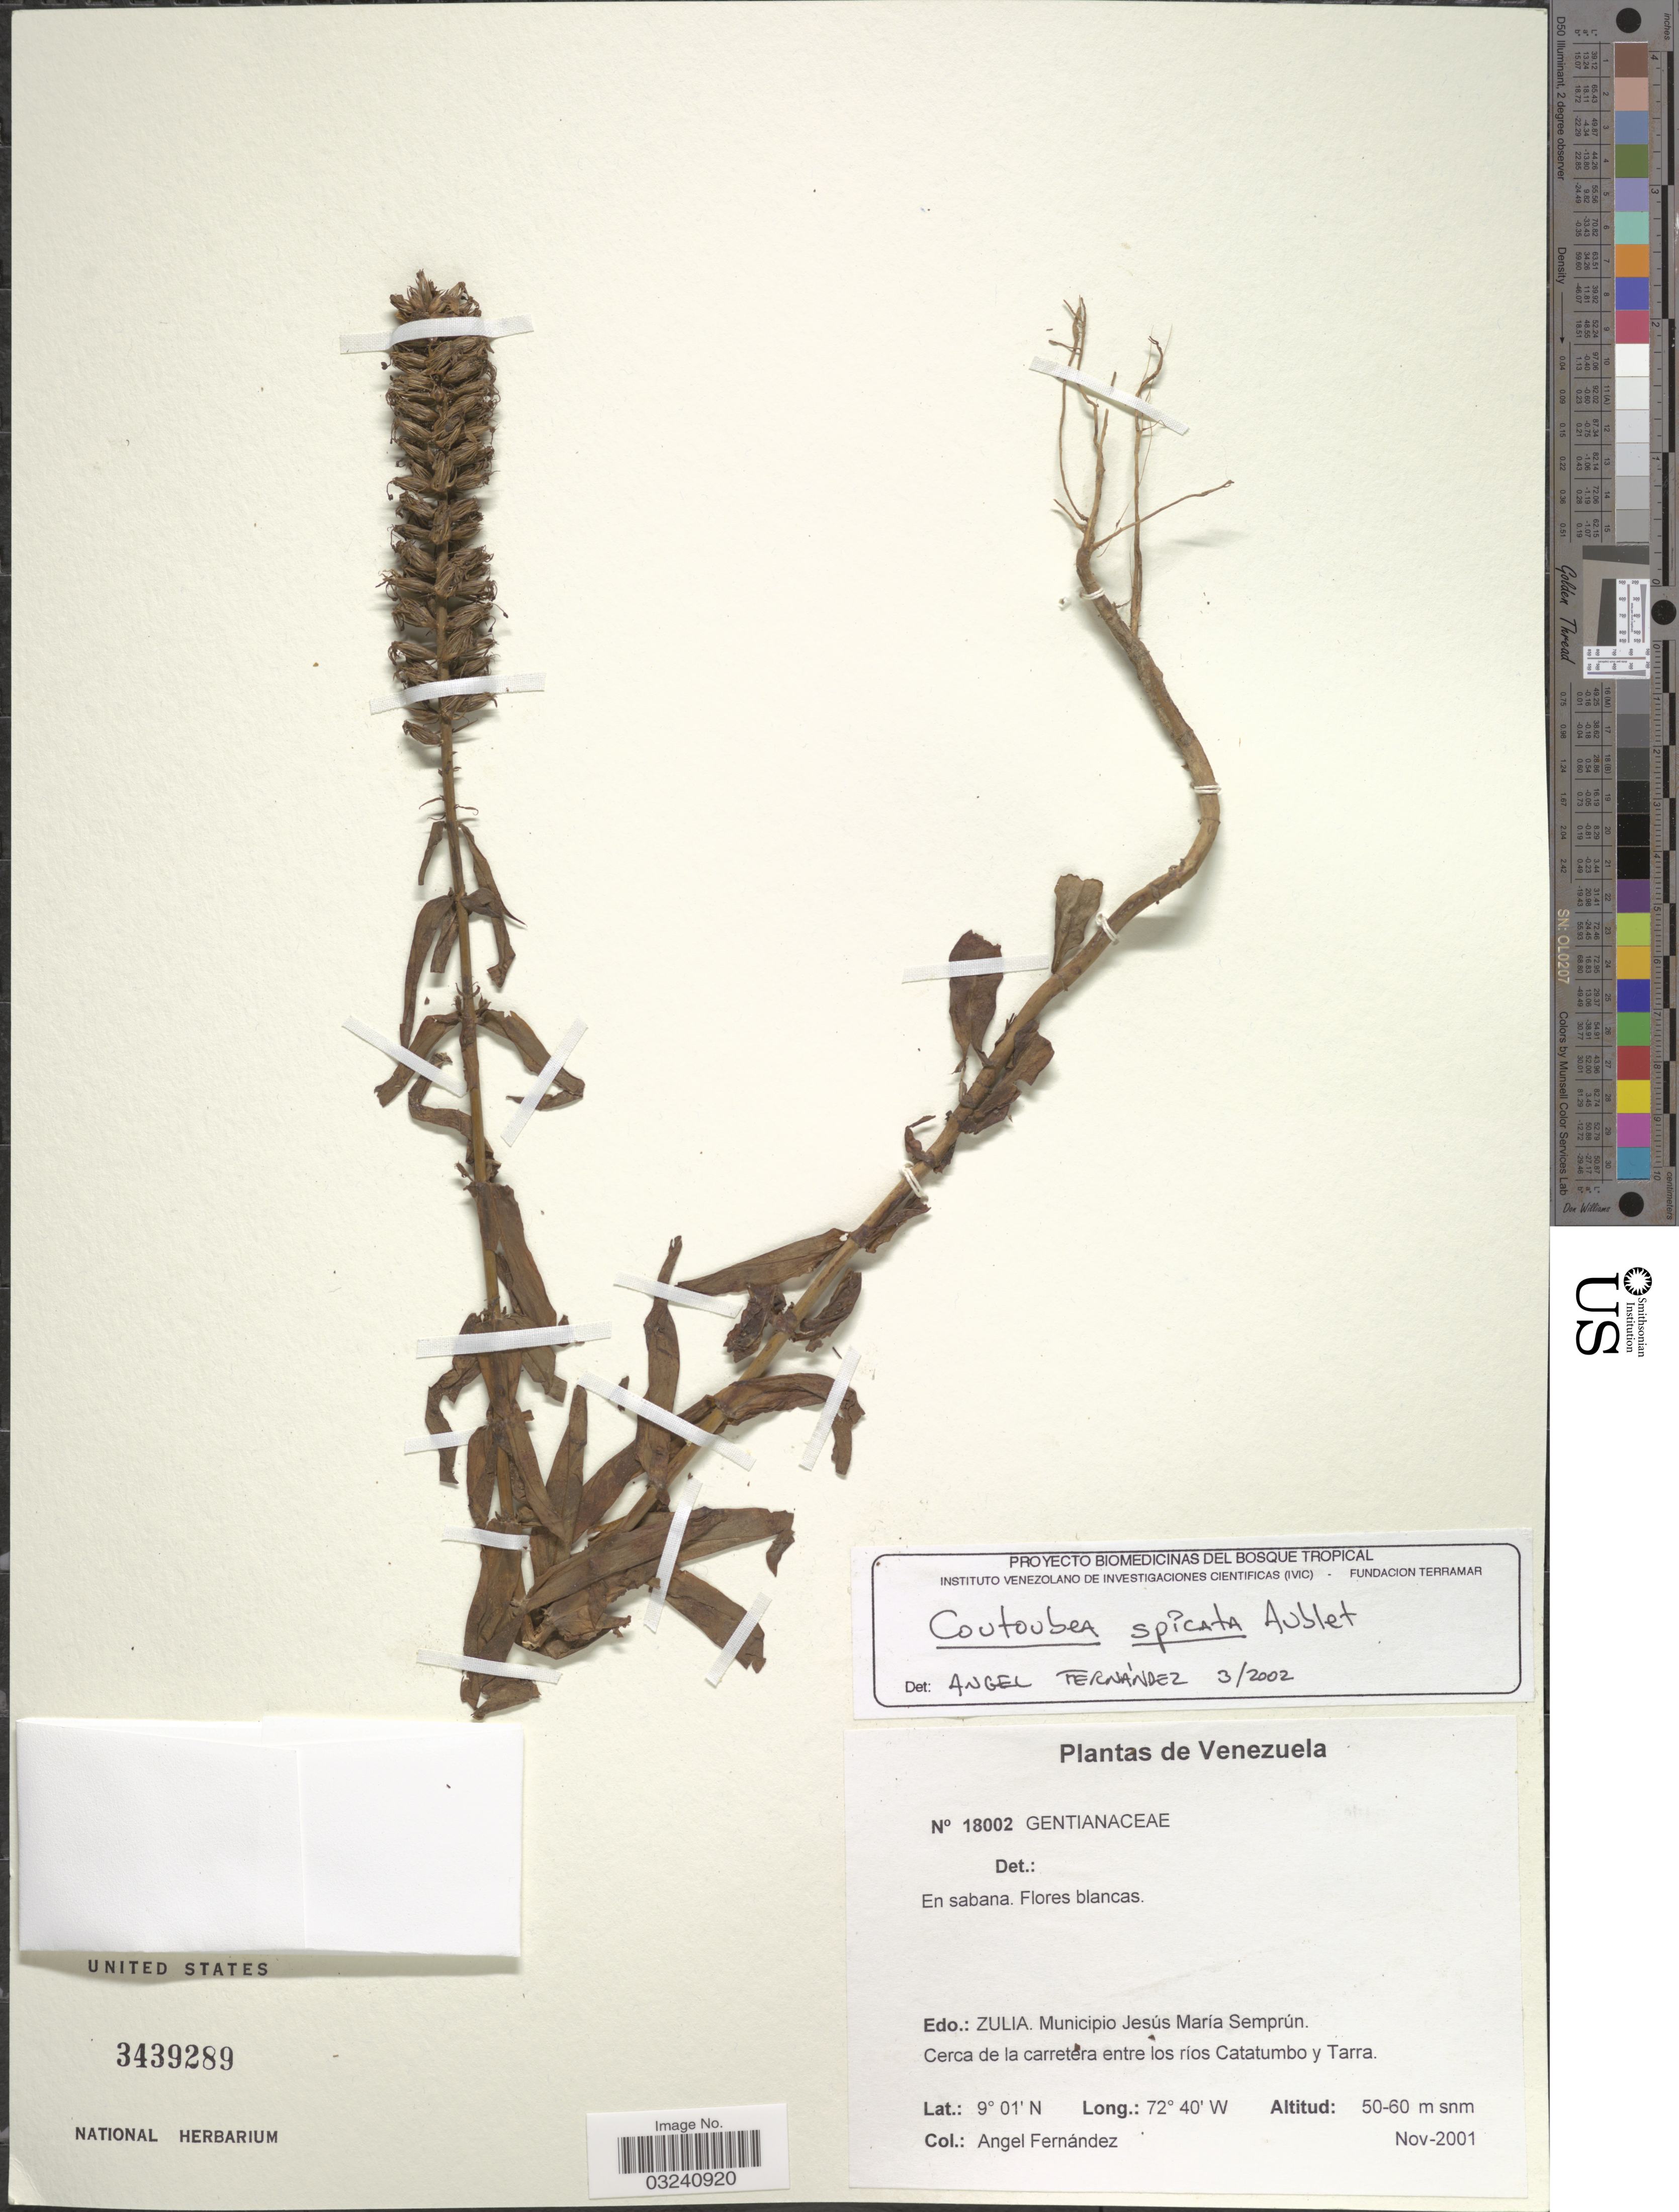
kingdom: Plantae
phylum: Tracheophyta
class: Magnoliopsida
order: Gentianales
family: Gentianaceae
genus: Coutoubea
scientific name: Coutoubea spicata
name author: Aubl.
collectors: Á. Fernández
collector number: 18002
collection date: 2001-11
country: Venezuela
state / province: Zulia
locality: Municipio Jesús María Semprún. Cerca de la carretera entre los ríos Catatumbo y Tarra.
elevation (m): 50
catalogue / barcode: US 3439289